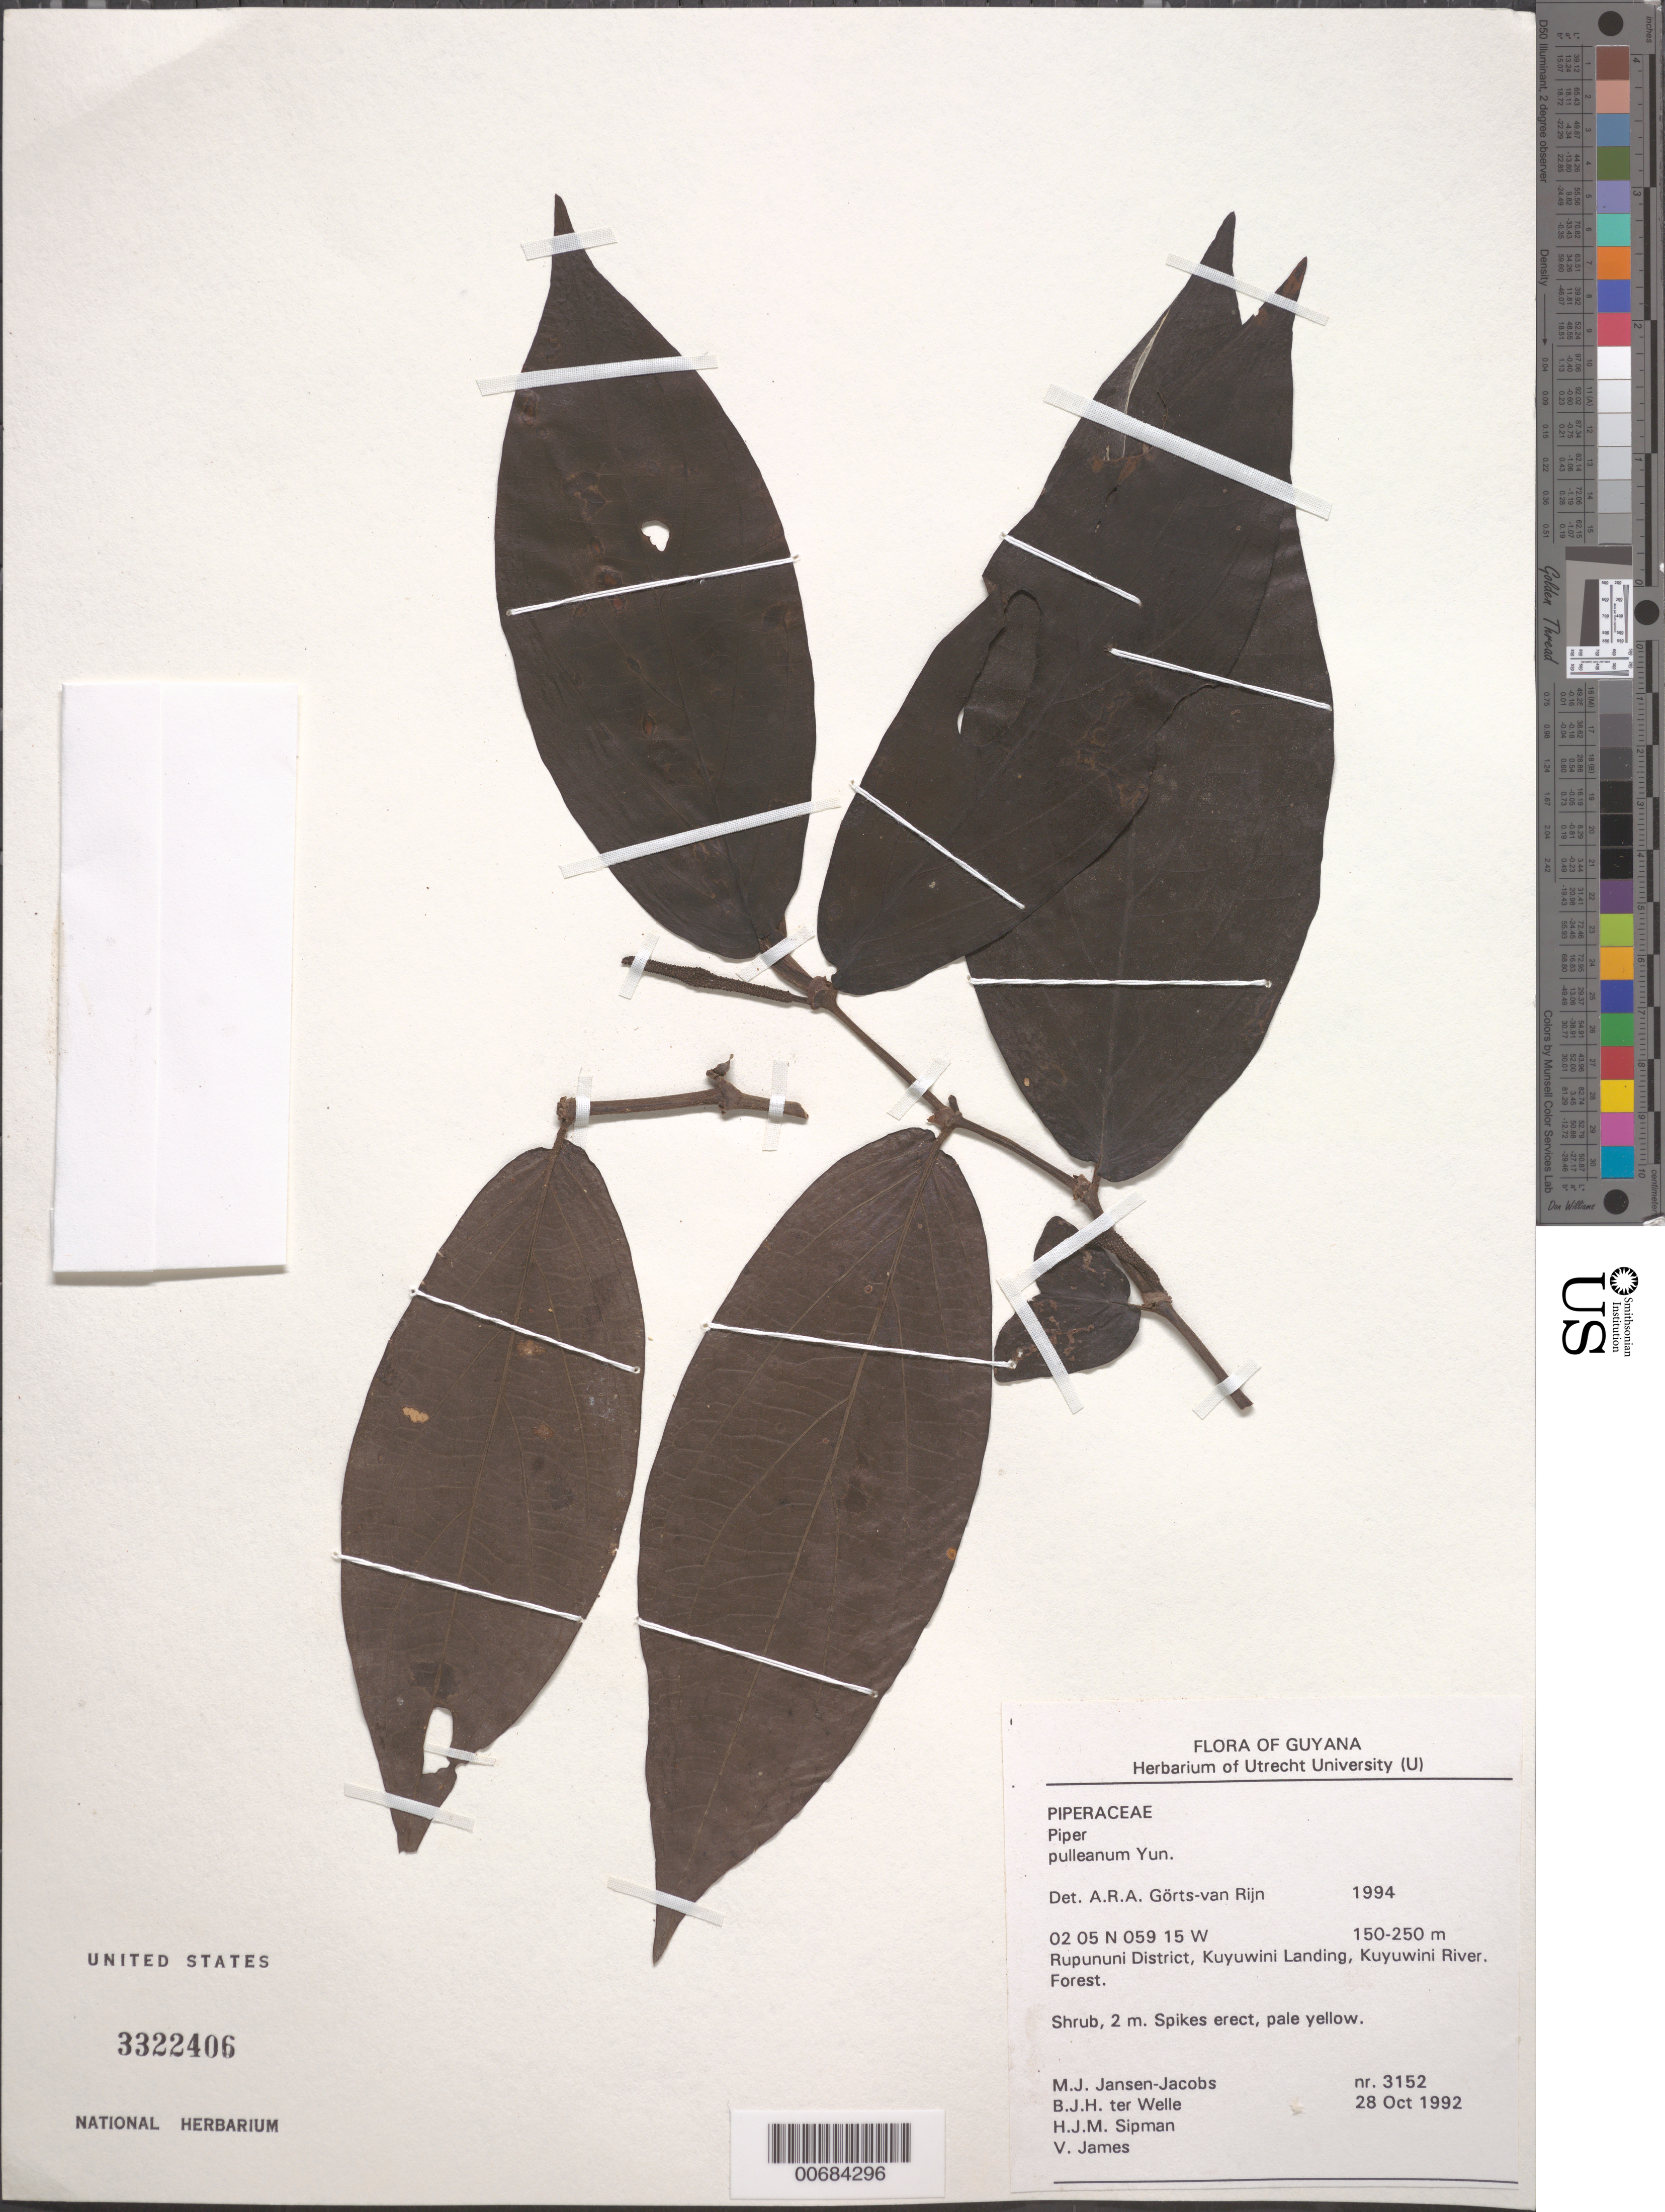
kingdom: Plantae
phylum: Tracheophyta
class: Magnoliopsida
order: Piperales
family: Piperaceae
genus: Piper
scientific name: Piper pulleanum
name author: Yunck.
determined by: Görts-van Rijn, A. R. A.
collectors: M. J. Jansen-Jacobs, B. Welle, H. J. M. Sipman & V. James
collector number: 3152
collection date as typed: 28-Oct-92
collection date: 1992-10-28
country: Guyana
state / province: U. Takutu-U. Essequibo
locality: Kuyuwini Landing, Kuyuwini River, Rupununi District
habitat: Forest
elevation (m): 150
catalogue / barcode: US 3322406